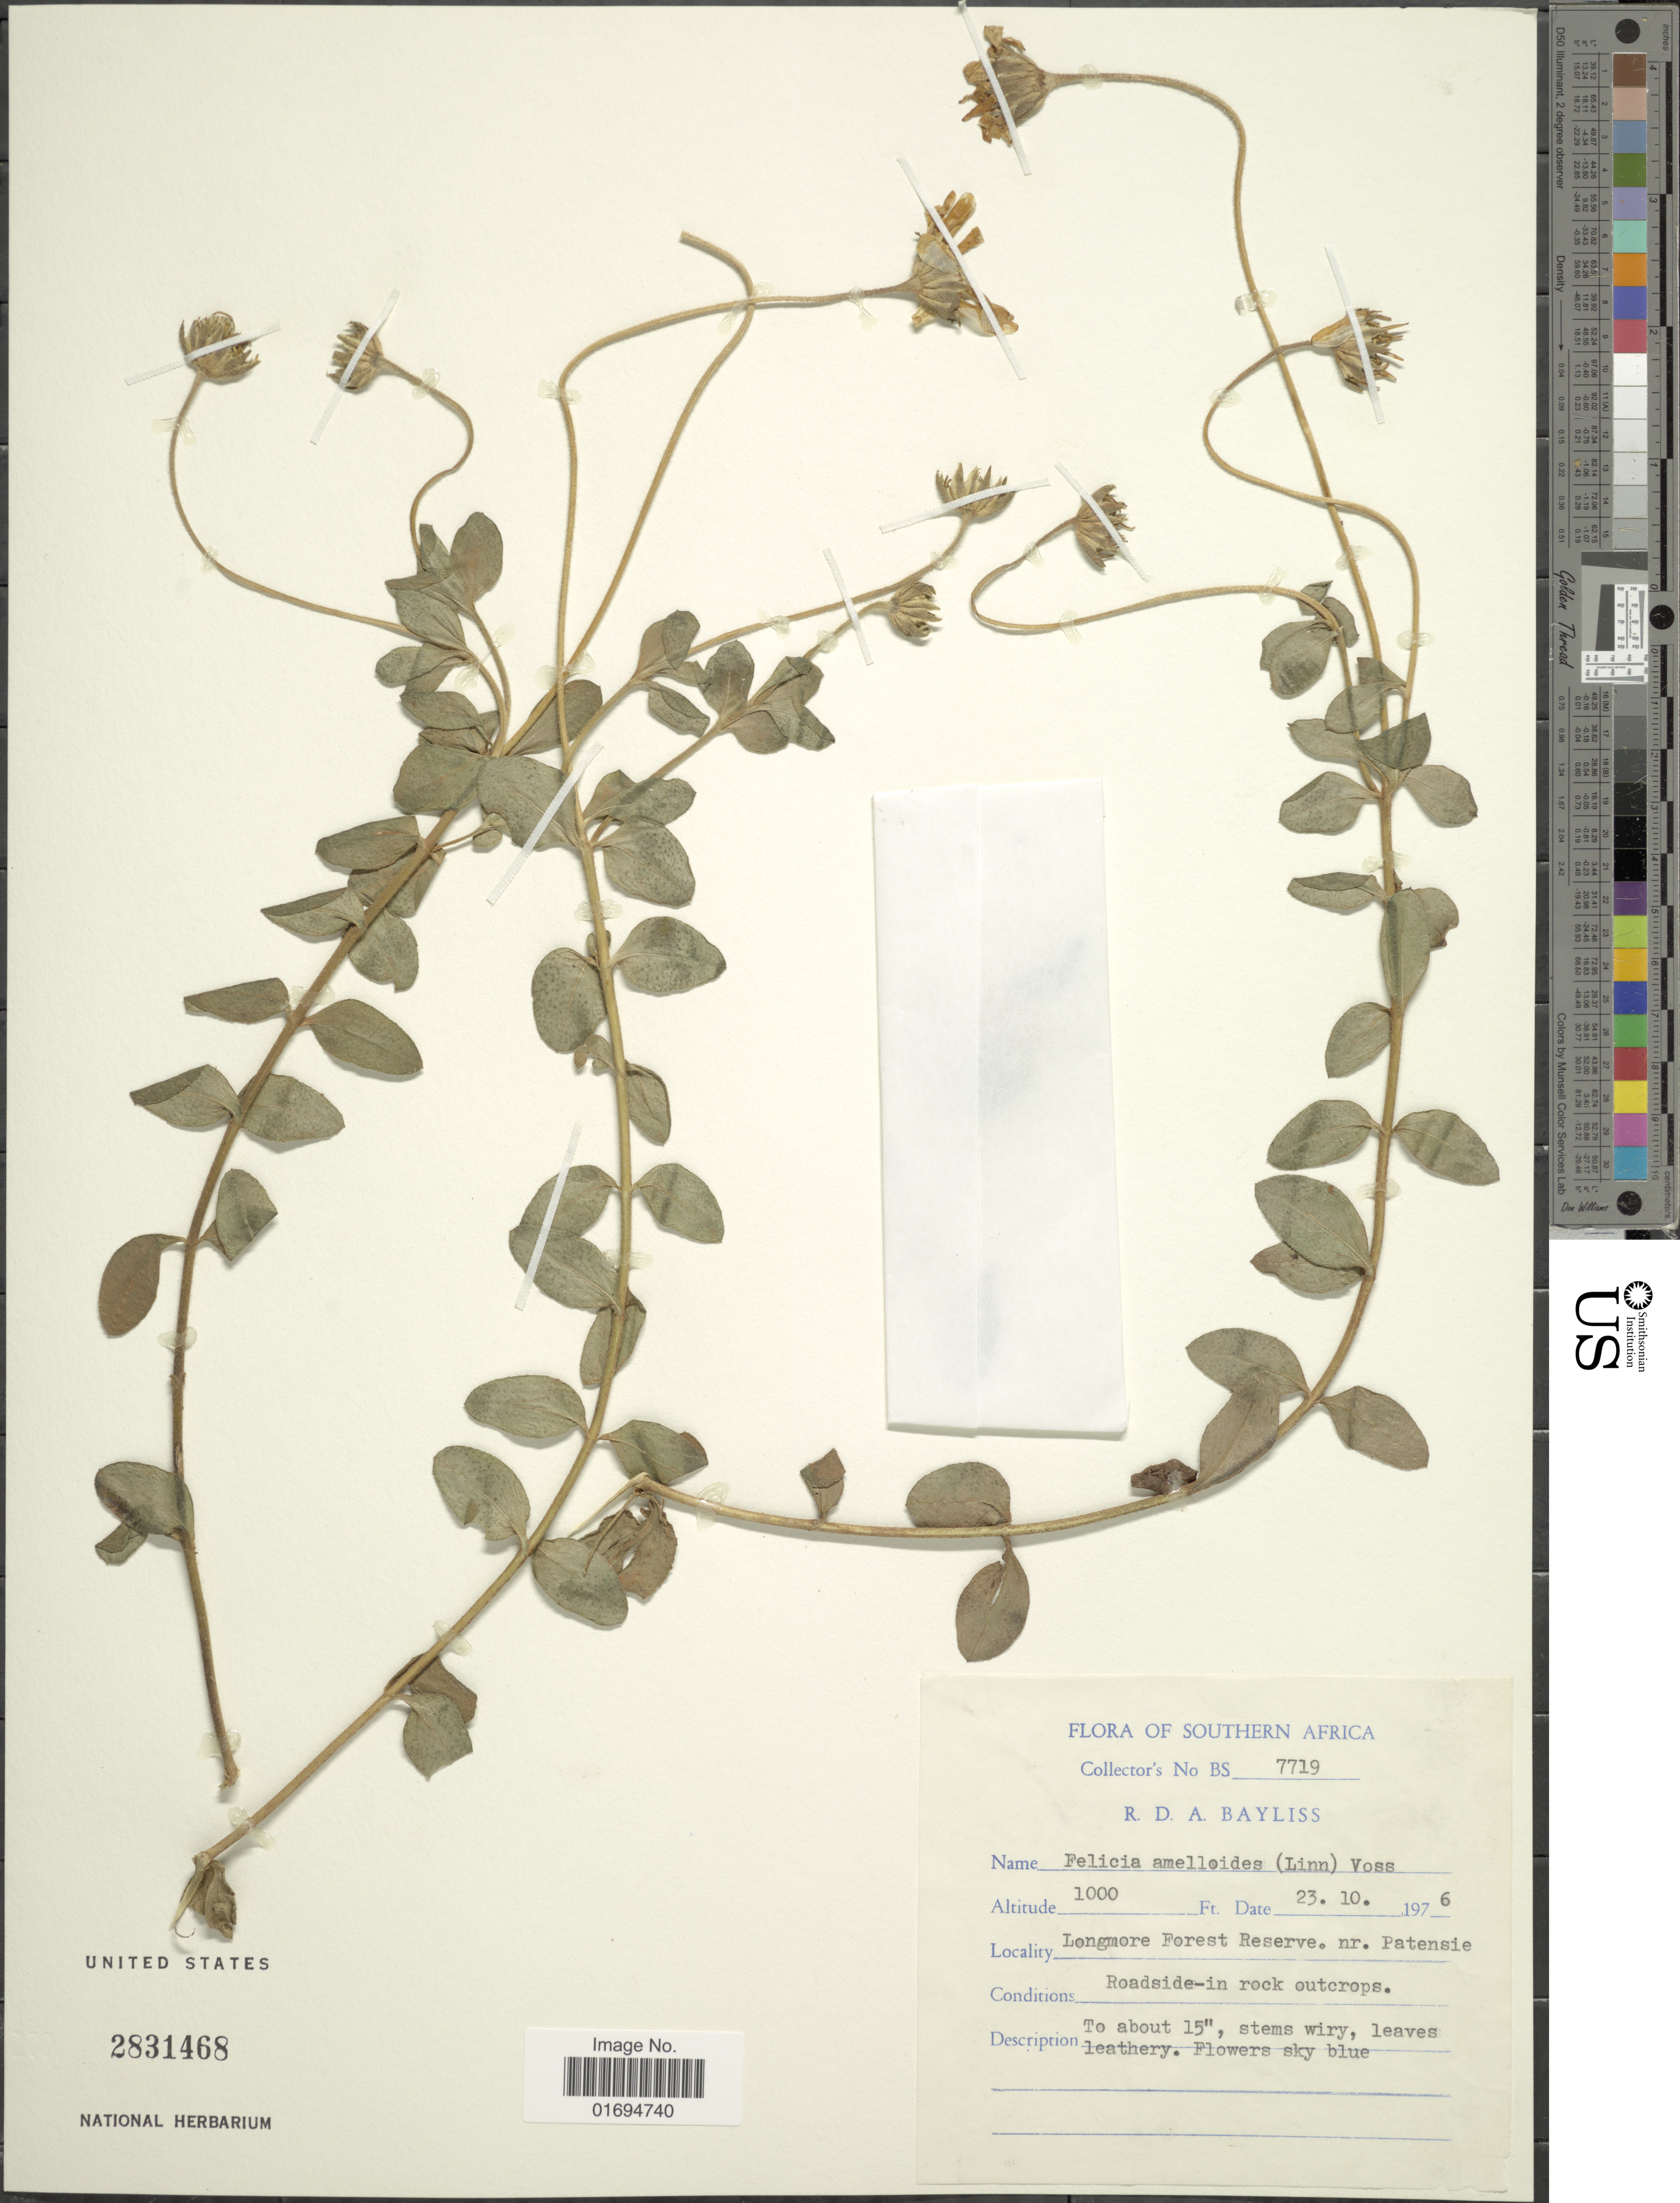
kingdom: Plantae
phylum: Tracheophyta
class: Magnoliopsida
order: Asterales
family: Asteraceae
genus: Felicia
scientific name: Felicia amelloides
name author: (L.) Voss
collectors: R. Bayliss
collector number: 7719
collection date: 1976-10-23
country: South Africa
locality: Longmore Forest Reserve, nr. Patensie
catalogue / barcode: US 2831468